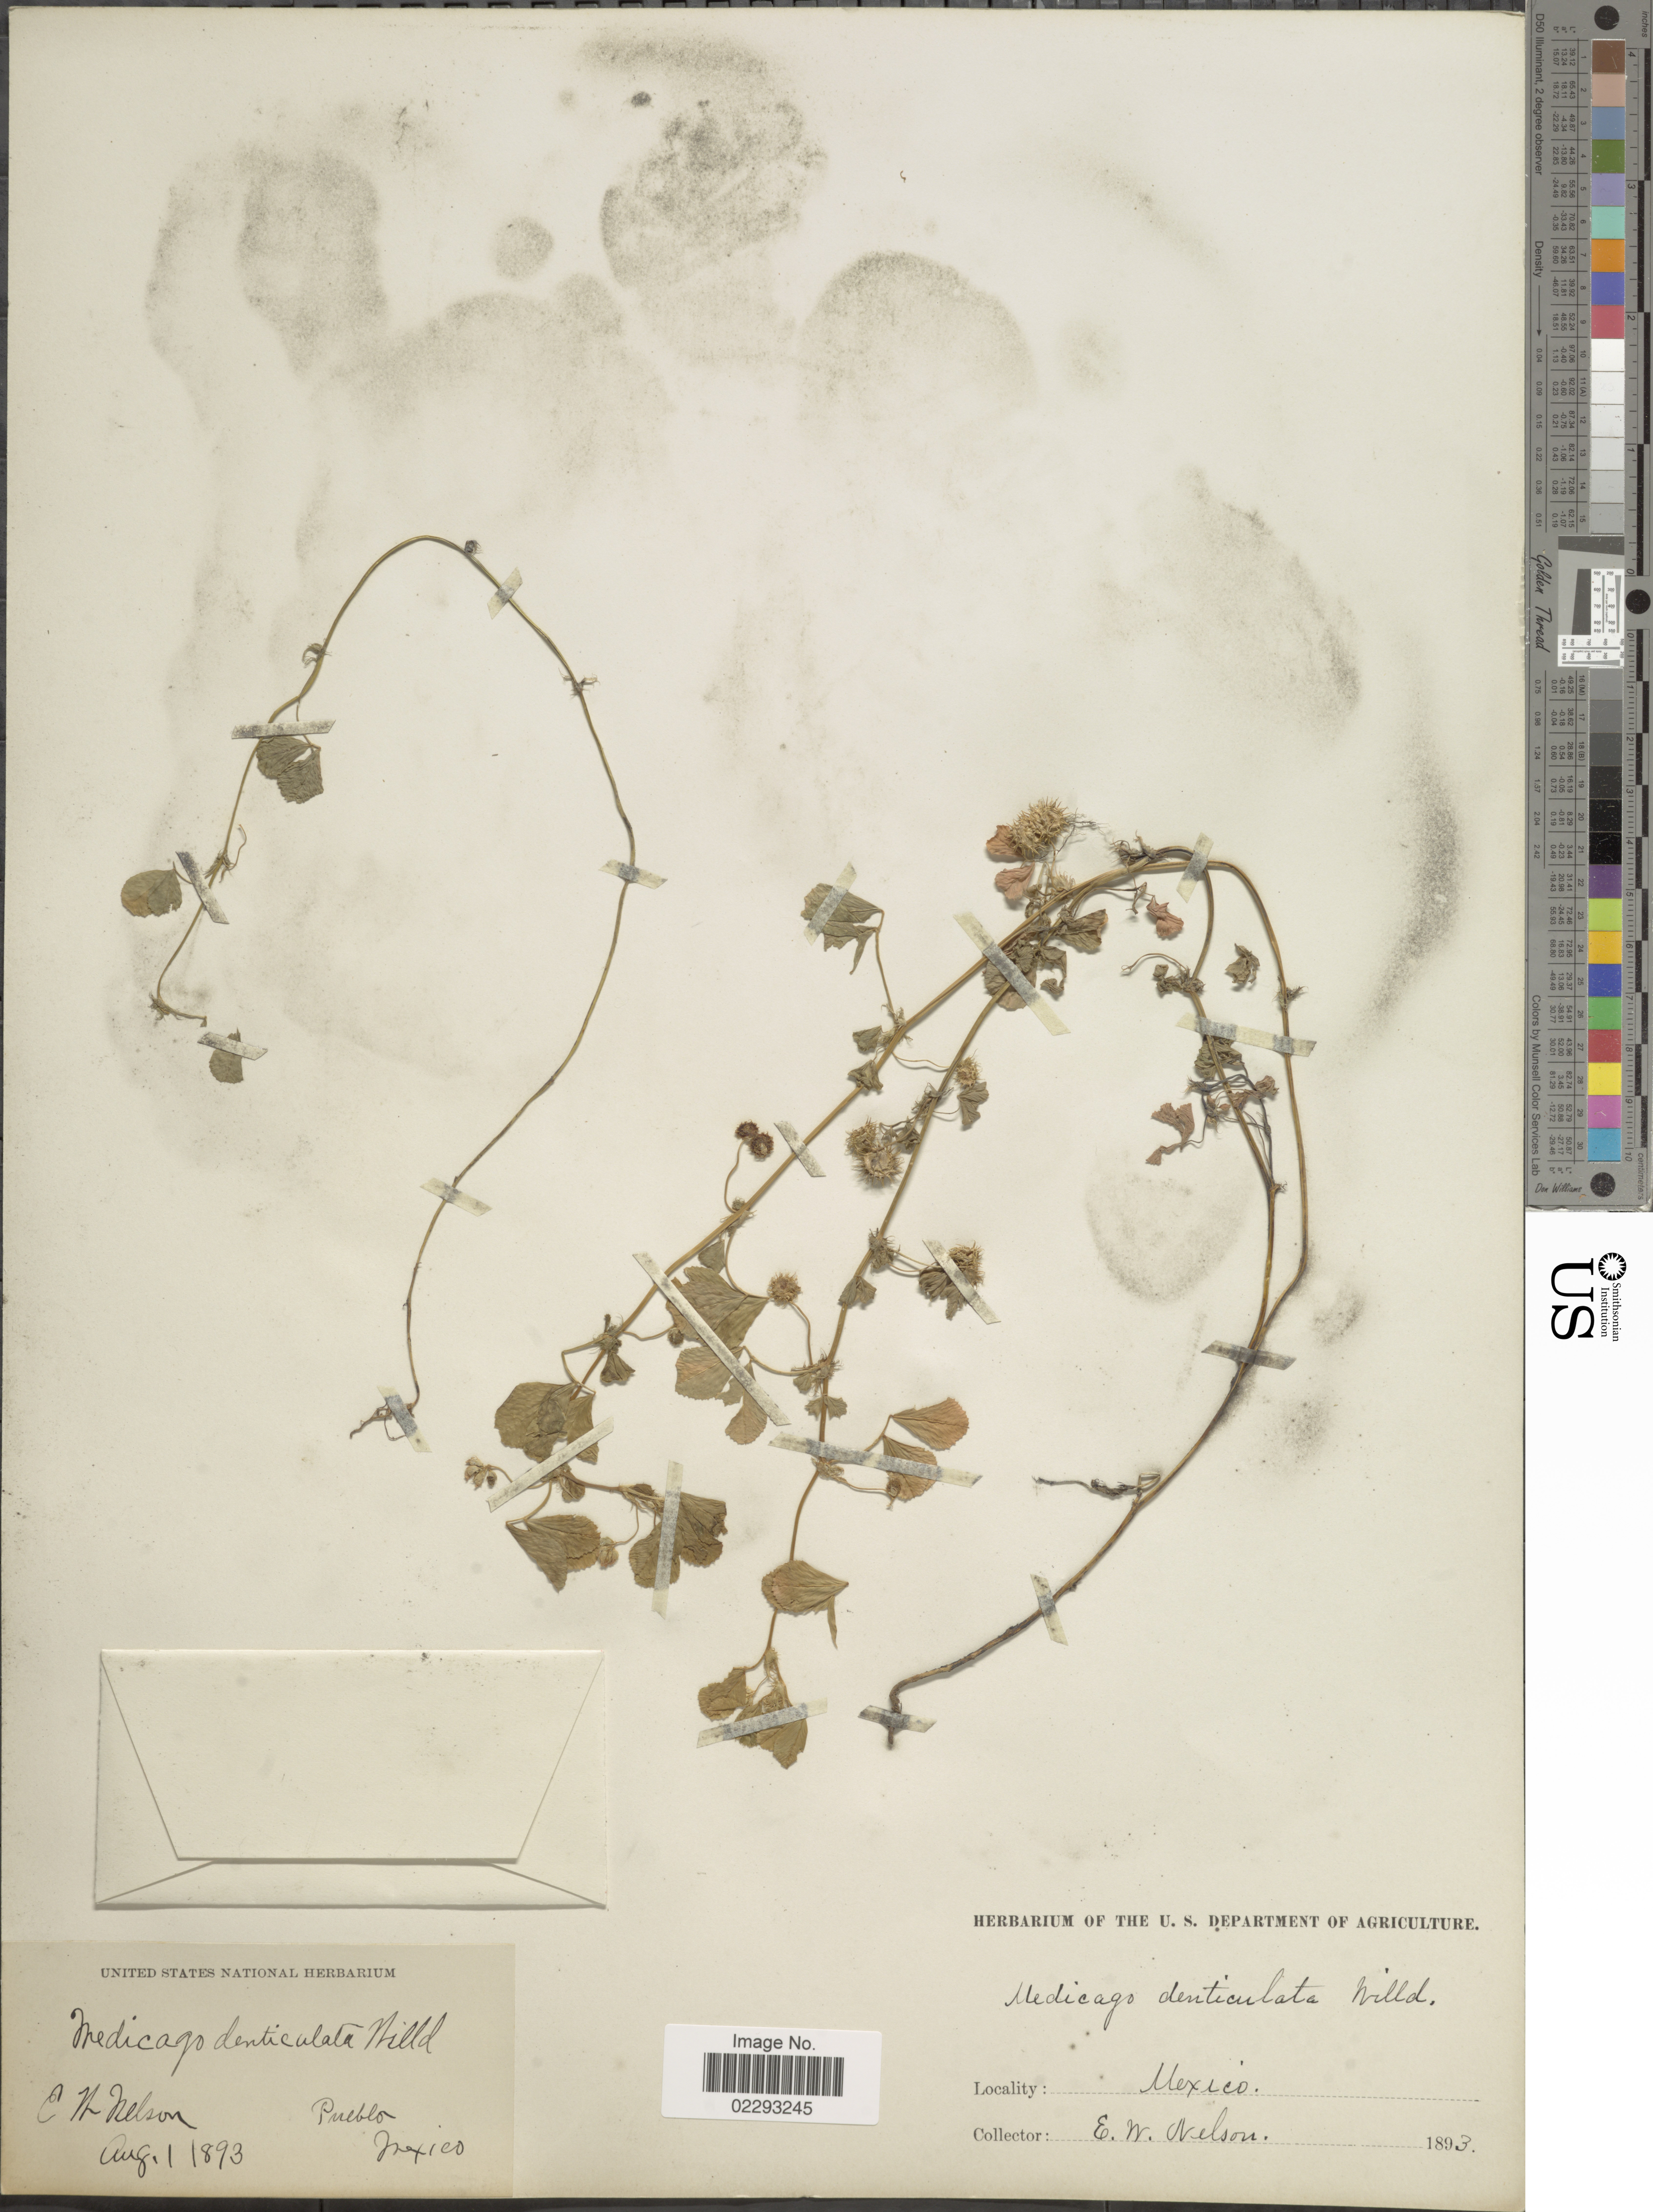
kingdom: Plantae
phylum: Tracheophyta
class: Magnoliopsida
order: Fabales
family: Fabaceae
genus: Medicago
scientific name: Medicago polymorpha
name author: L.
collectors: E. N. Nelson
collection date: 1893-08-01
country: Mexico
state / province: Puebla